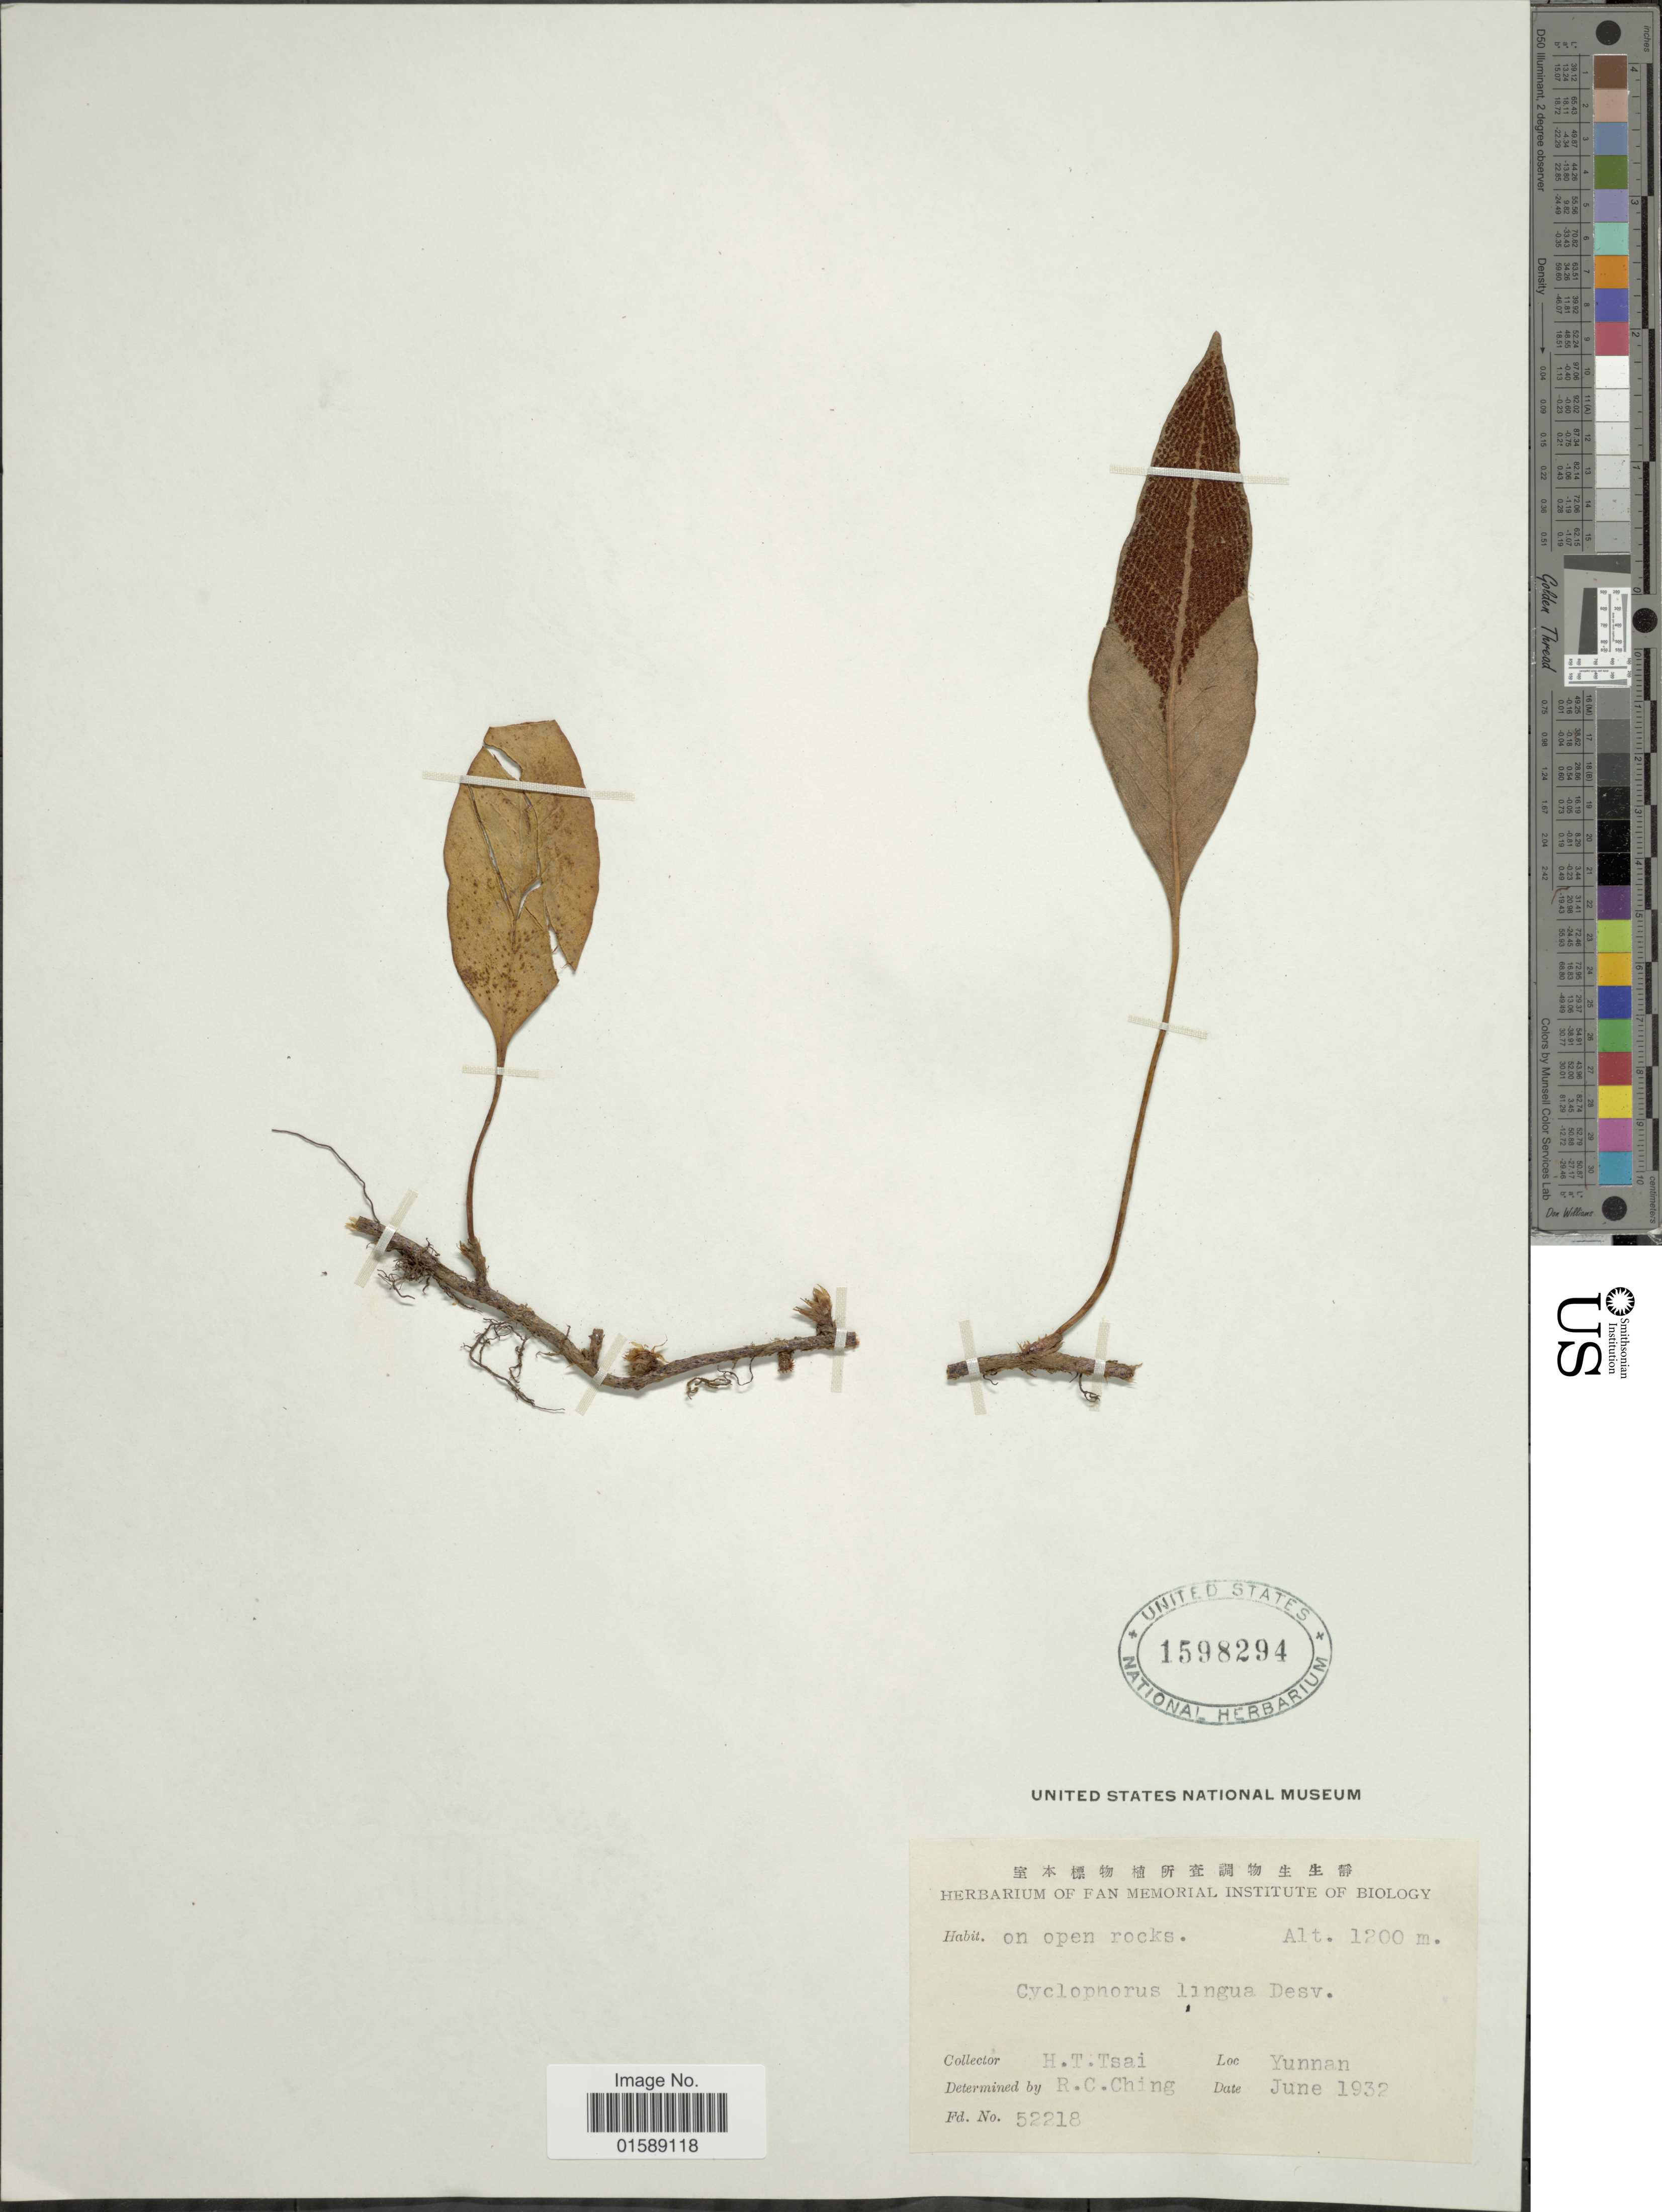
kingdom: Plantae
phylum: Tracheophyta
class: Polypodiopsida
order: Polypodiales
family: Polypodiaceae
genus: Pyrrosia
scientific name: Pyrrosia lingua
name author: (Thurb.) Farw.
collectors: H. Tsai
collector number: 52218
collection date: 1932-06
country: China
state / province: Yunnan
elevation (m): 1200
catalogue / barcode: US 1598294